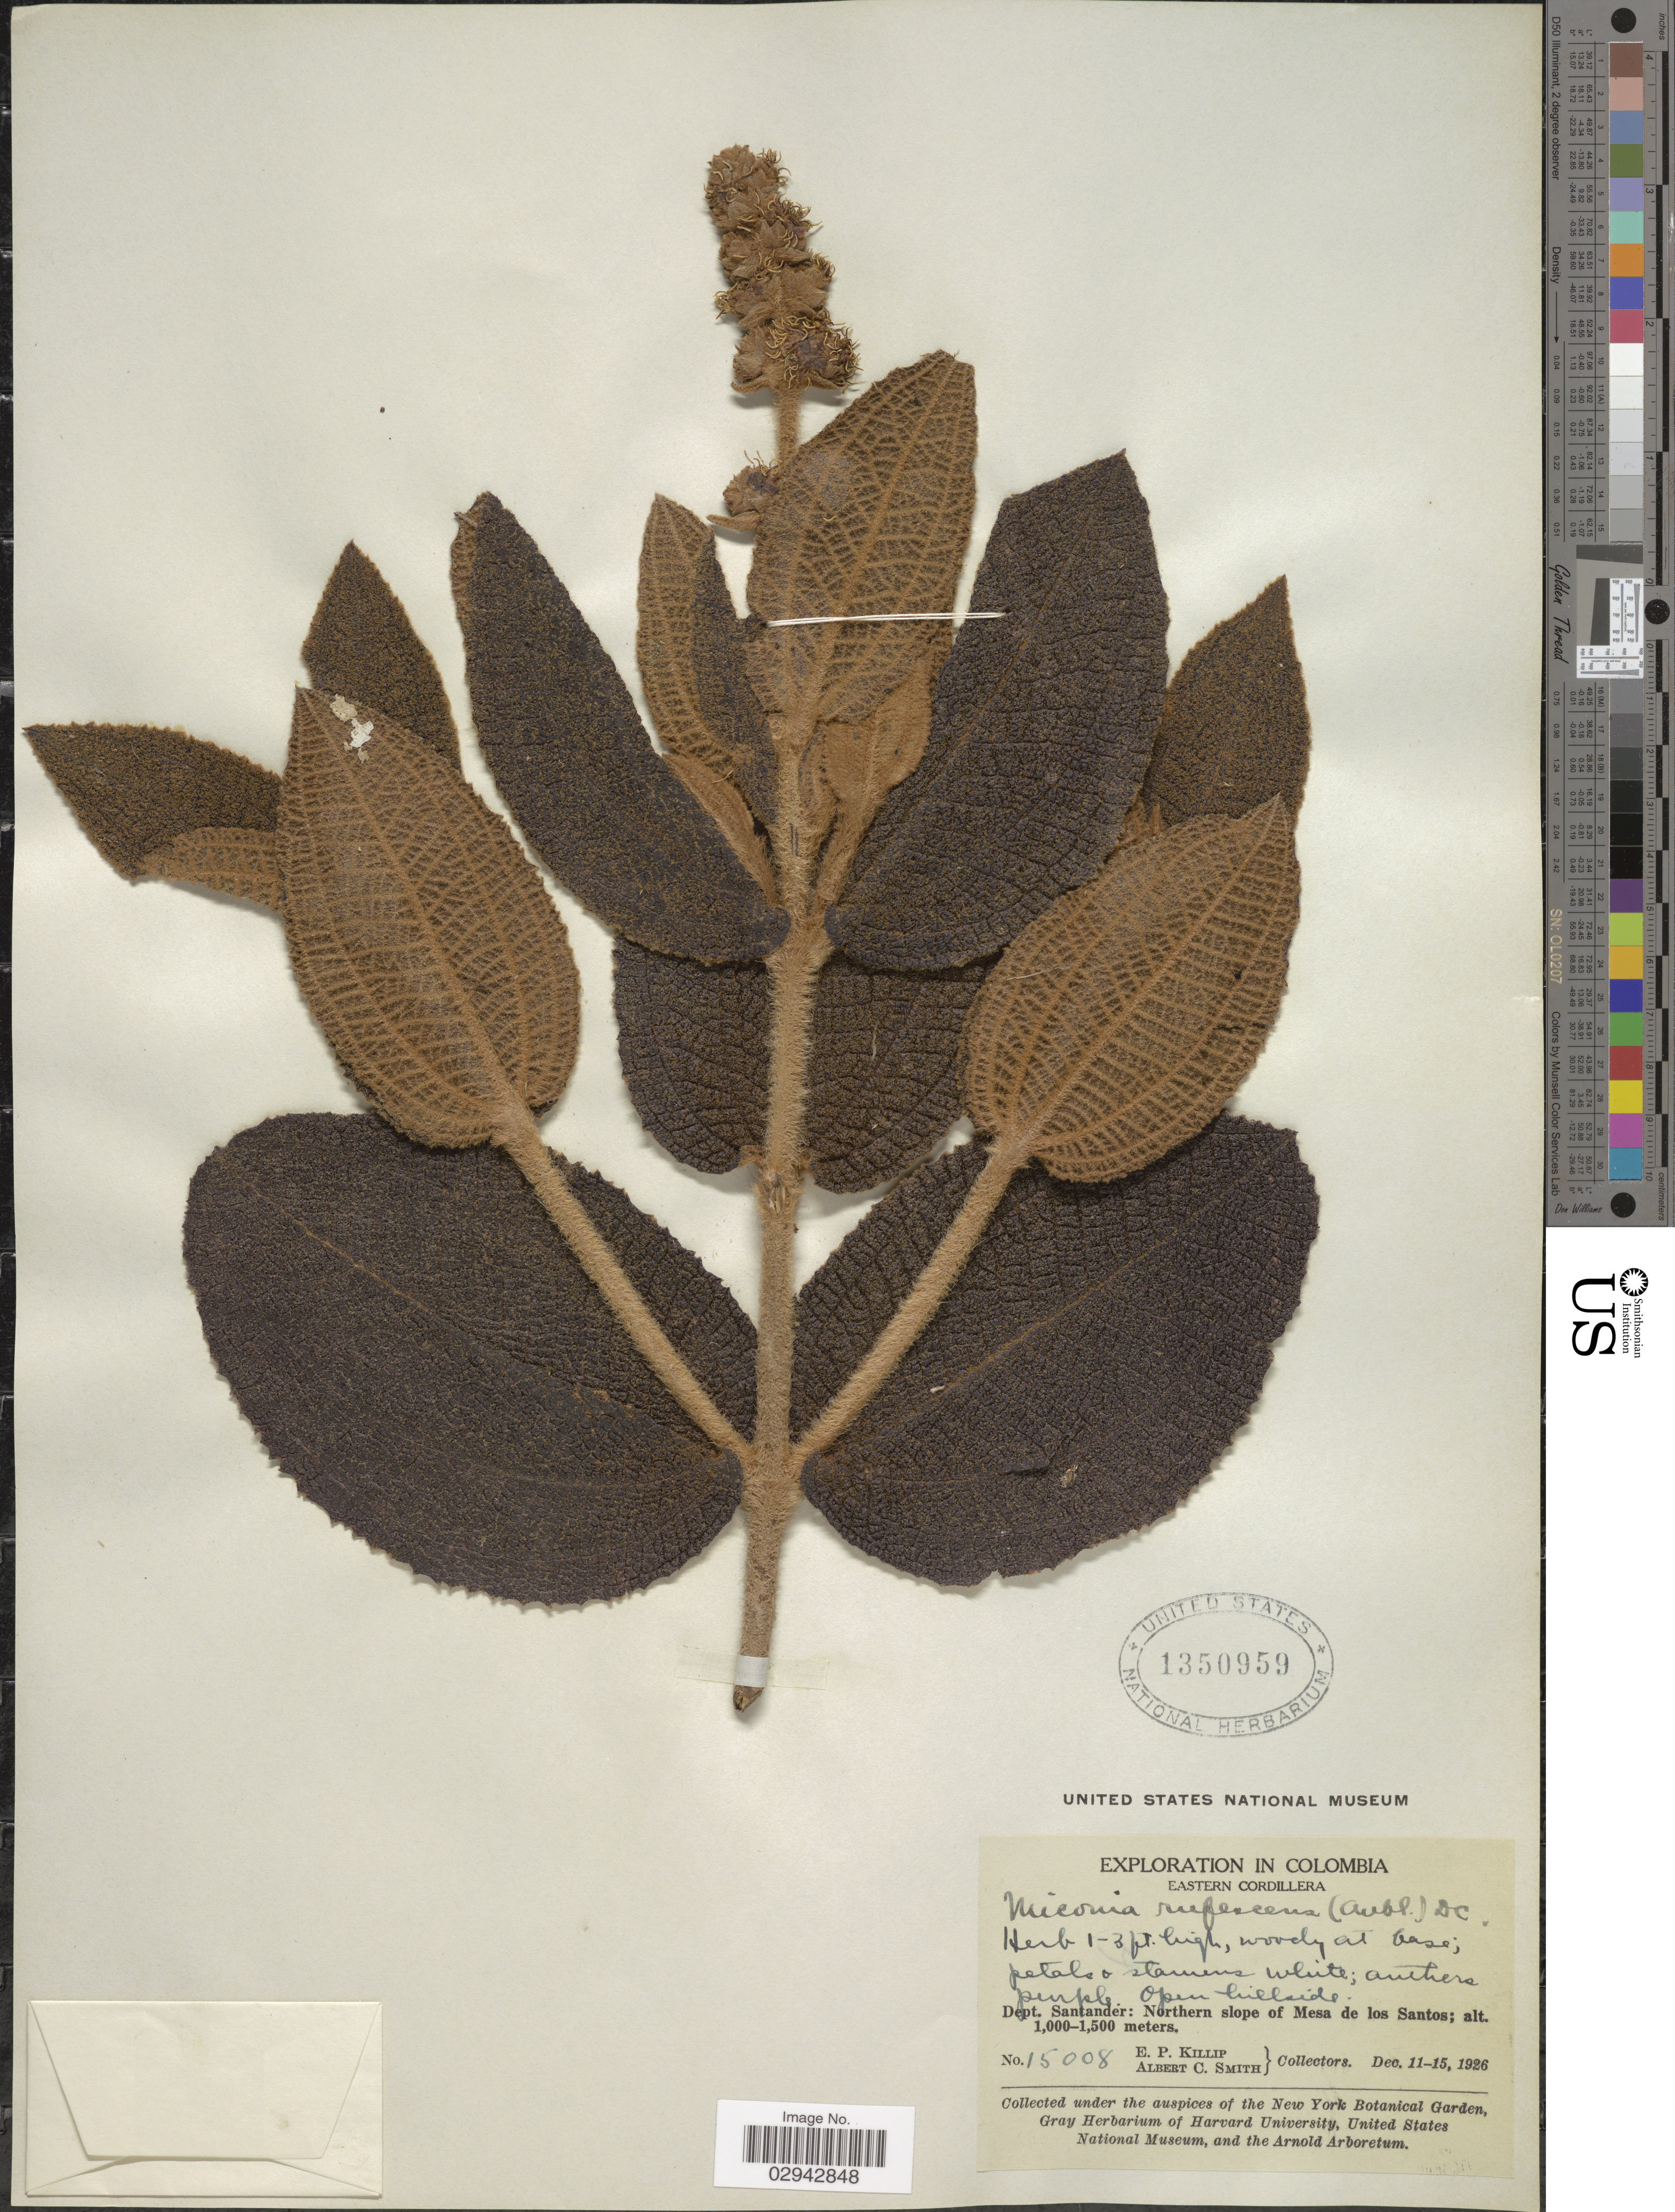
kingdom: Plantae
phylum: Tracheophyta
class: Magnoliopsida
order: Myrtales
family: Melastomataceae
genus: Miconia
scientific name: Miconia rufescens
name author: (Aubl.) DC.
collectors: E. P. Killip & A. C. Smith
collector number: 15008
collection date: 1926-12-11/1926-12-15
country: Colombia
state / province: Santander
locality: Eastern Cordillera. Dept. Santander: Northern slope of Mesa de los Santos.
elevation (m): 1000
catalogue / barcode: US 1350959